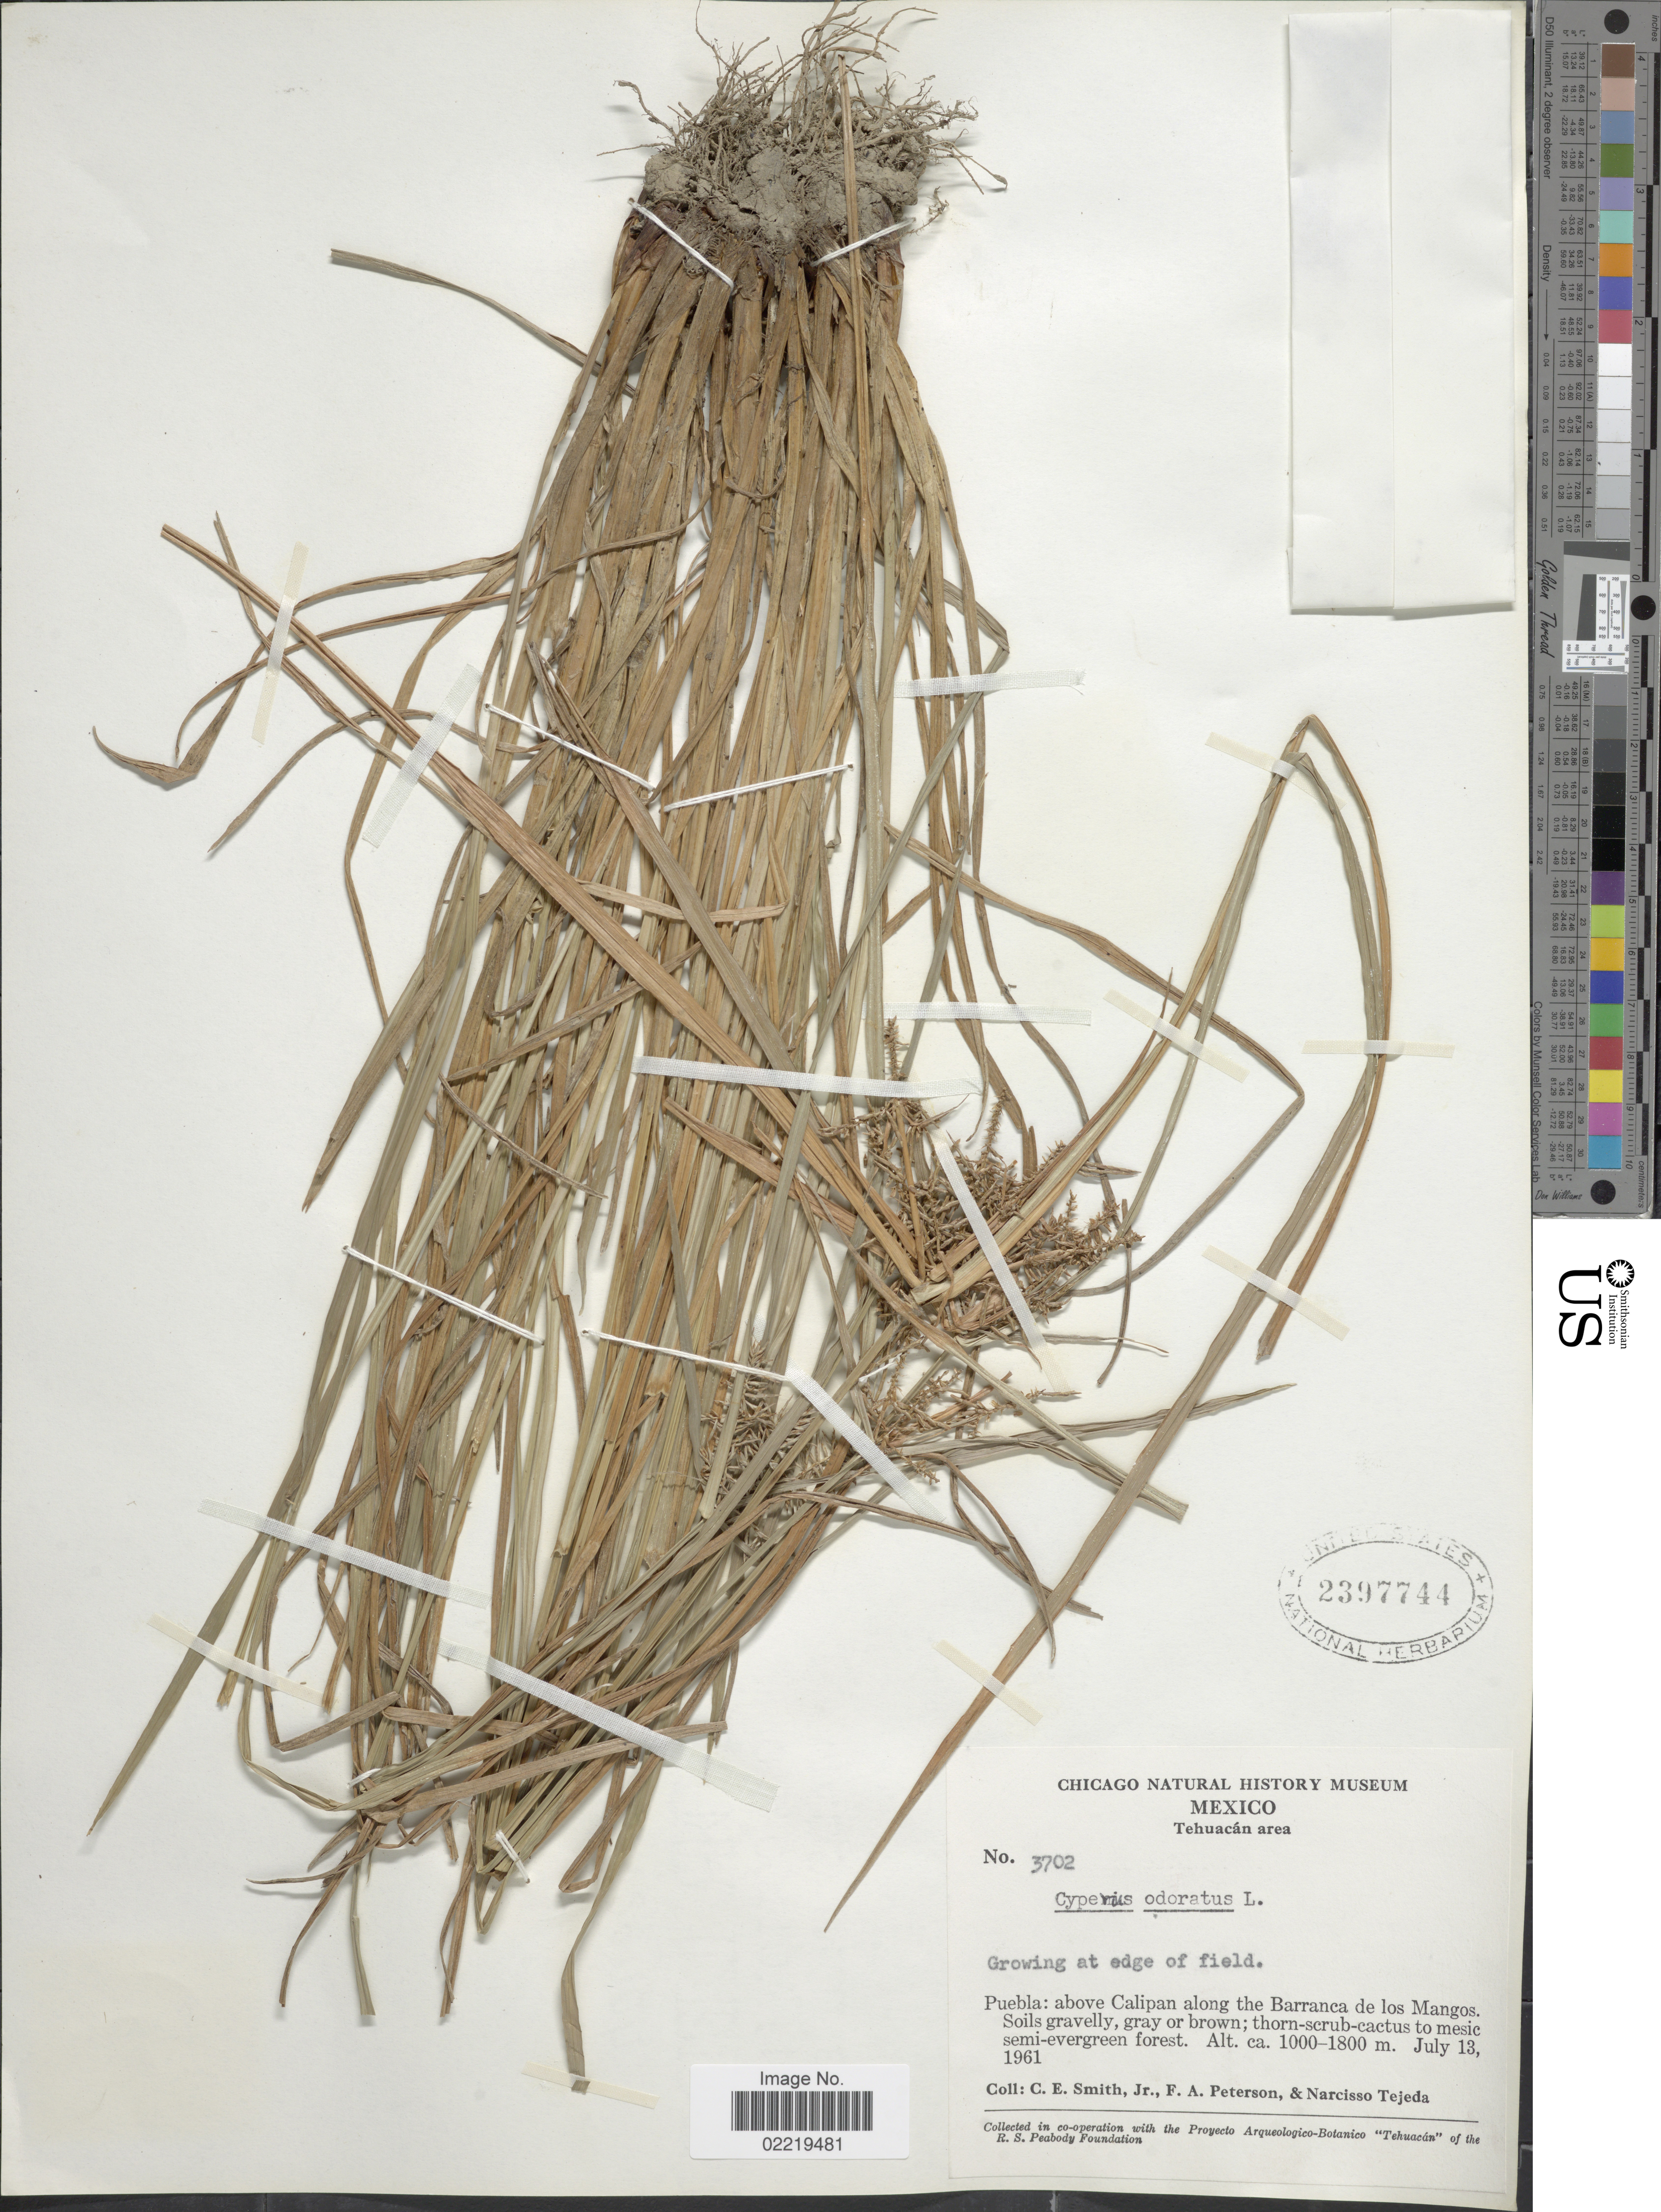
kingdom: Plantae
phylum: Tracheophyta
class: Liliopsida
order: Poales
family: Cyperaceae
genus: Cyperus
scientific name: Cyperus odoratus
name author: L.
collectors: C. E. Smith Jr., F. A. Peterson & N. Tejeda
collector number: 3702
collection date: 1961-07-13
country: Mexico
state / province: Puebla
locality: Tehuacan area, above Calipan along the Barranca de los Mangos.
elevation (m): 1000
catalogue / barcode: US 2397744